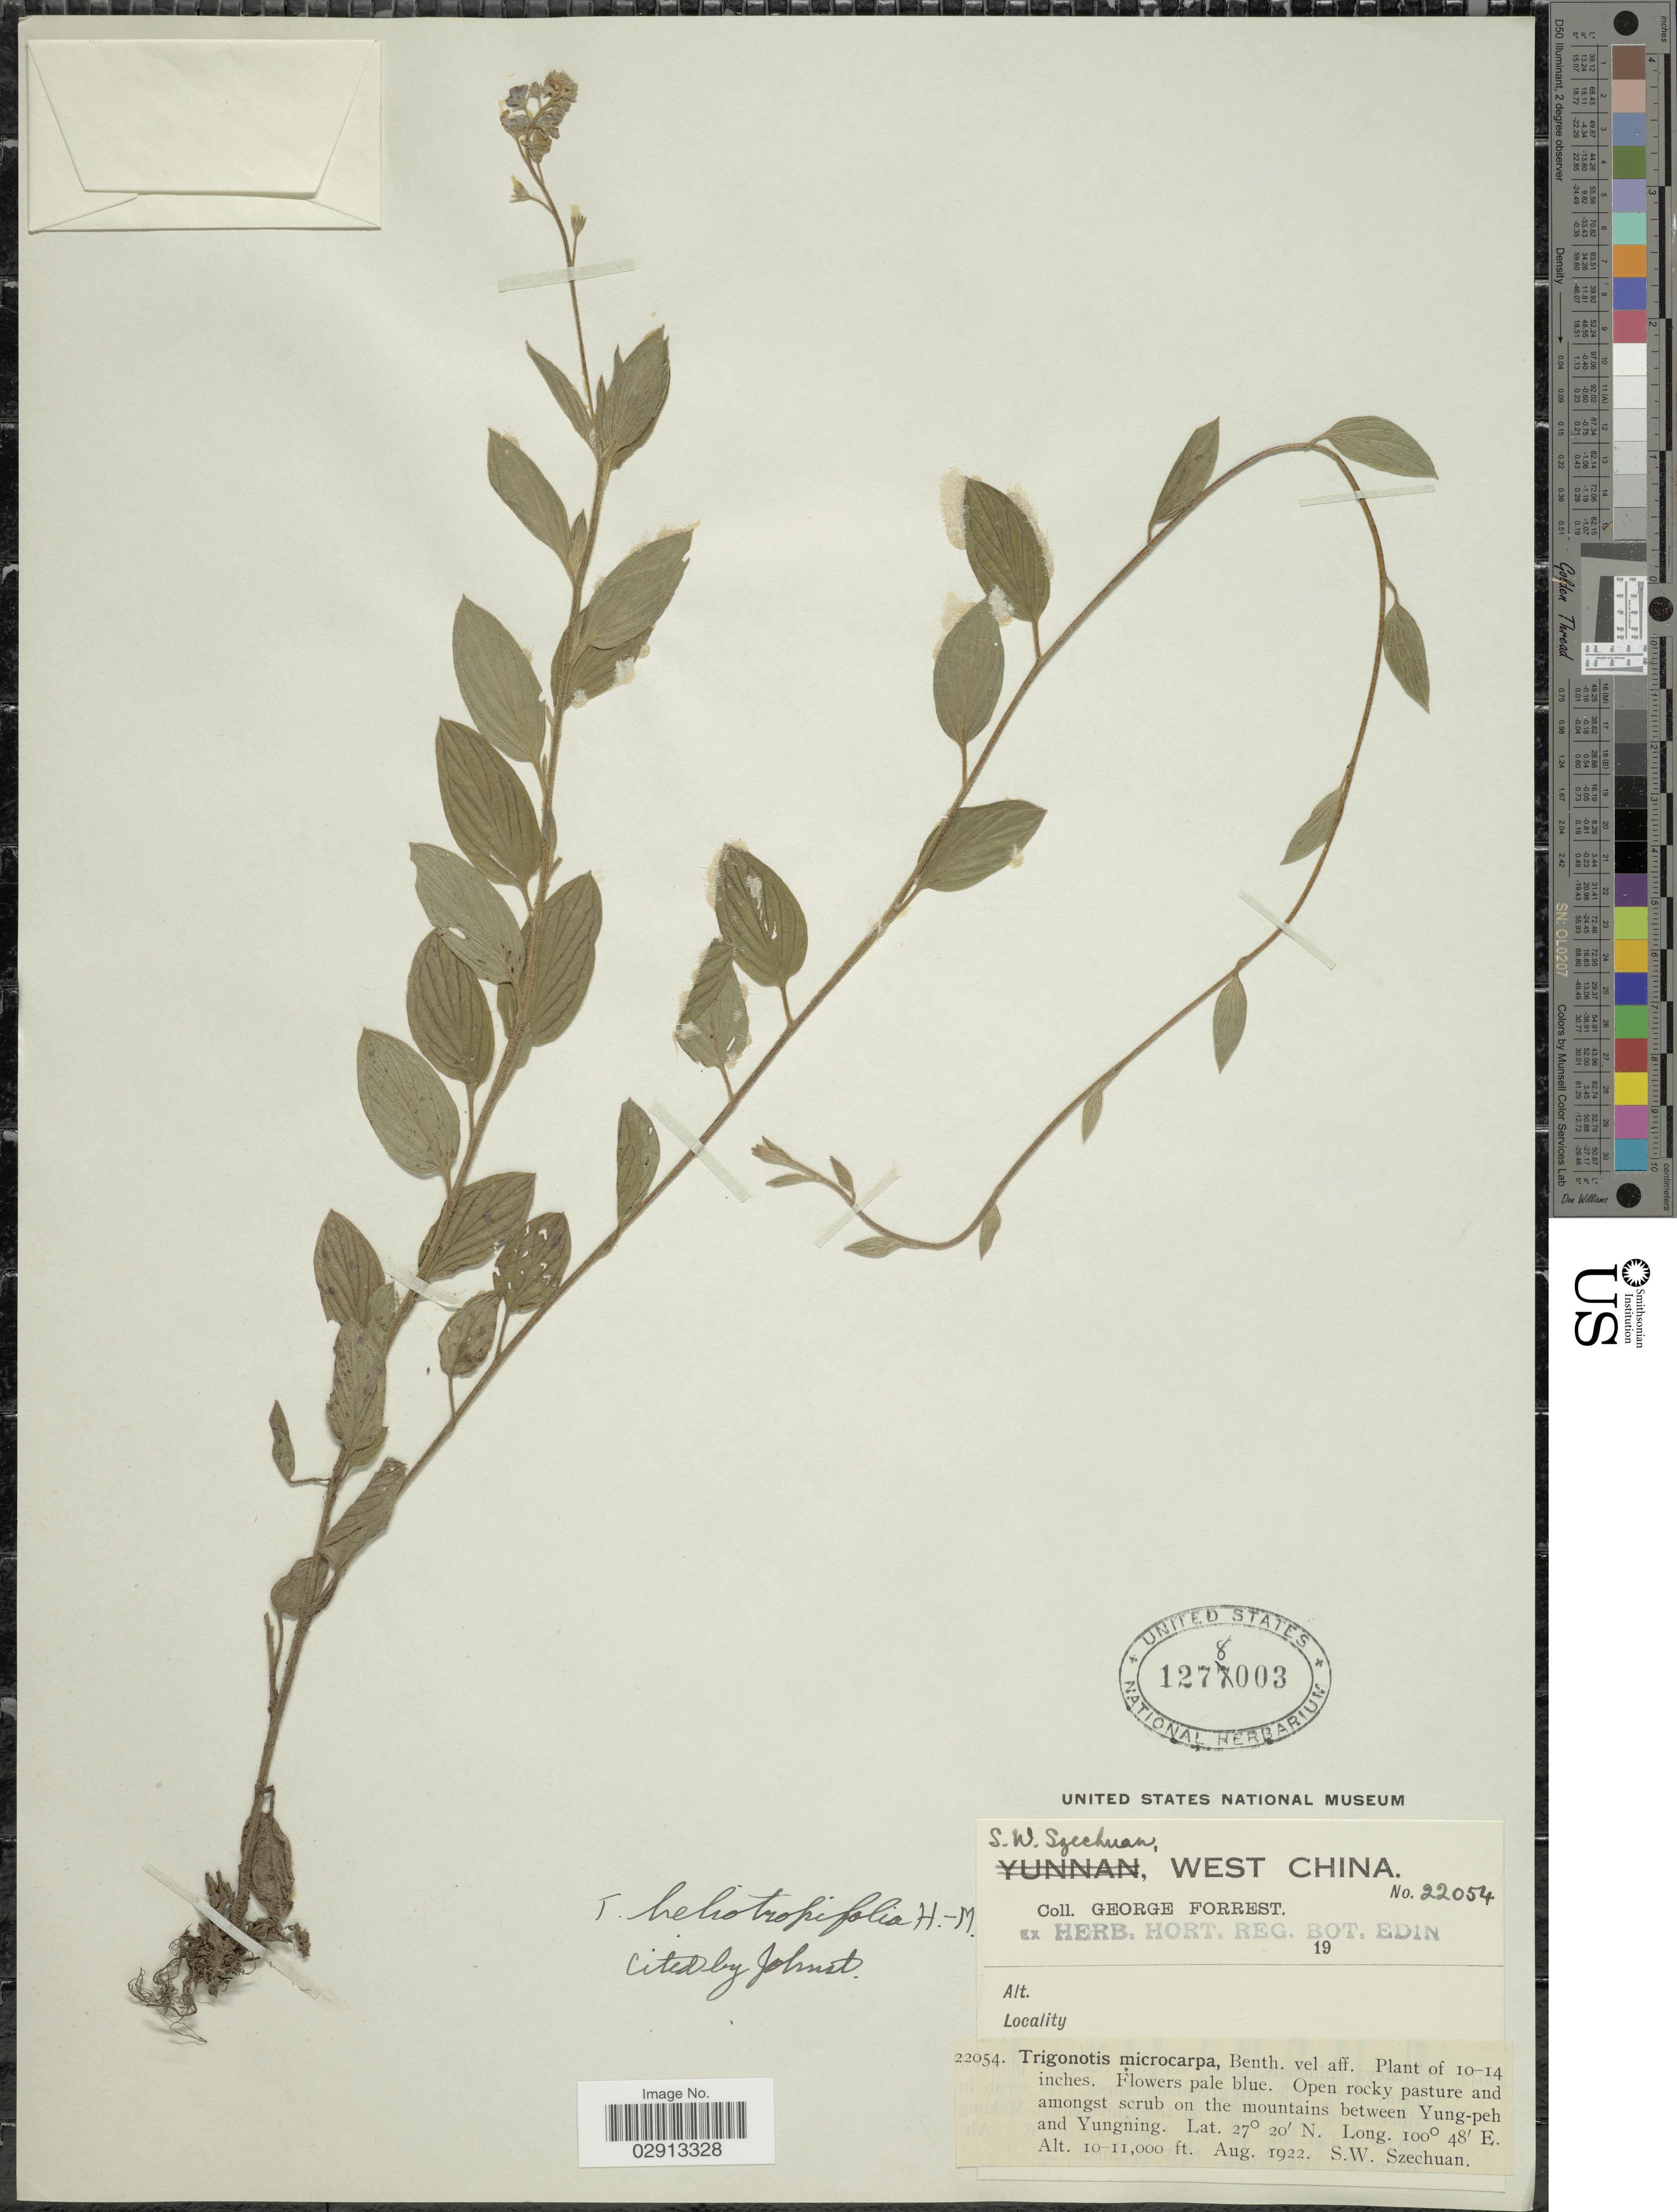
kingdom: Plantae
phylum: Tracheophyta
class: Magnoliopsida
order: Boraginales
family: Boraginaceae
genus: Trigonotis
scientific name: Trigonotis heliotropifolia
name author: Hand.-Mazz.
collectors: G. Forrest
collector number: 22054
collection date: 1922-08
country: China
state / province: Sichuan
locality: S. W. Szechuan, West China. Open rocky pasture and amongst scrub on the mountains between Yung-peh and Yungning.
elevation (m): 3048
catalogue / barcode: US 1278003